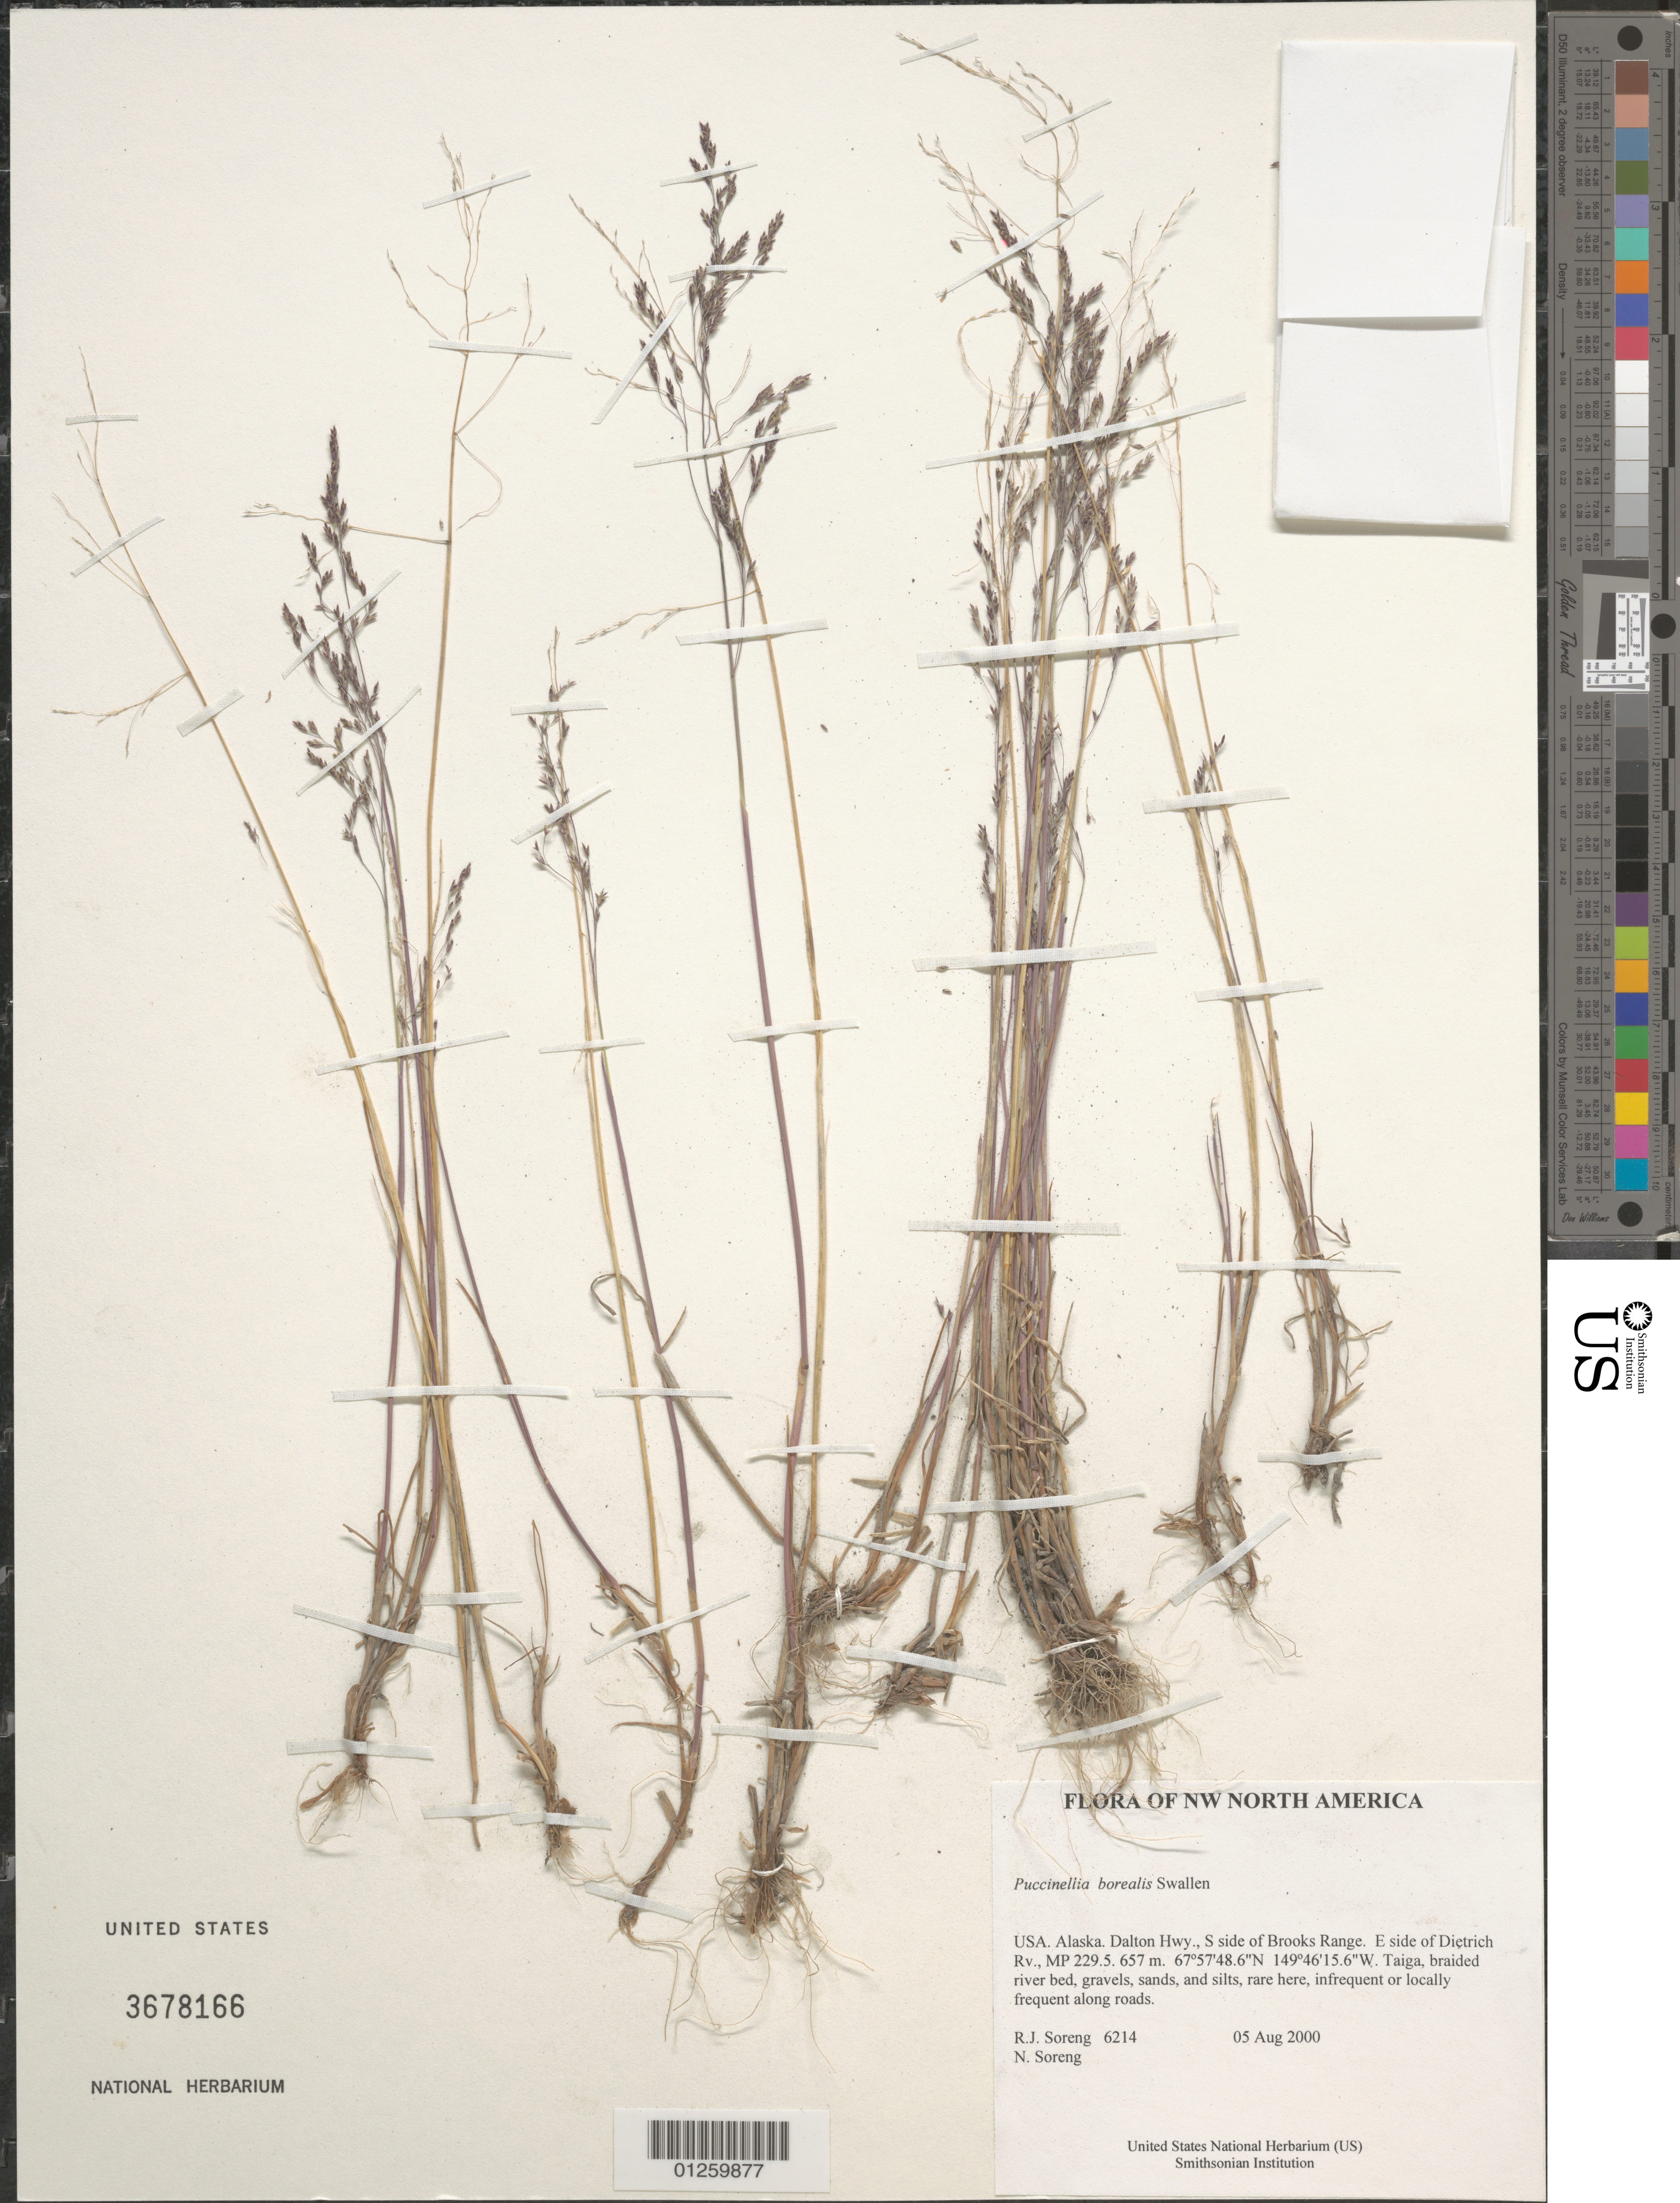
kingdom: Plantae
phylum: Tracheophyta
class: Liliopsida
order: Poales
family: Poaceae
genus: Puccinellia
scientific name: Puccinellia borealis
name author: Swallen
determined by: Soreng, Robert J., Research Associate (BOT), Smithsonian Institution - National Museum of Natural History (UNITED STATES)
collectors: R. J. Soreng & N. L. Soreng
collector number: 6214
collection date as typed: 05 Aug 2000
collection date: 2000-08-05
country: United States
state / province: Alaska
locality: Dalton Hwy., S side of Brooks Range. E side of Dietrich Rv., MP 229.5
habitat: Taiga, braided river bed, gravels, sands, and silts, rare here, infrequent or locally frequent along roads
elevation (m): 657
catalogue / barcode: US 3678166